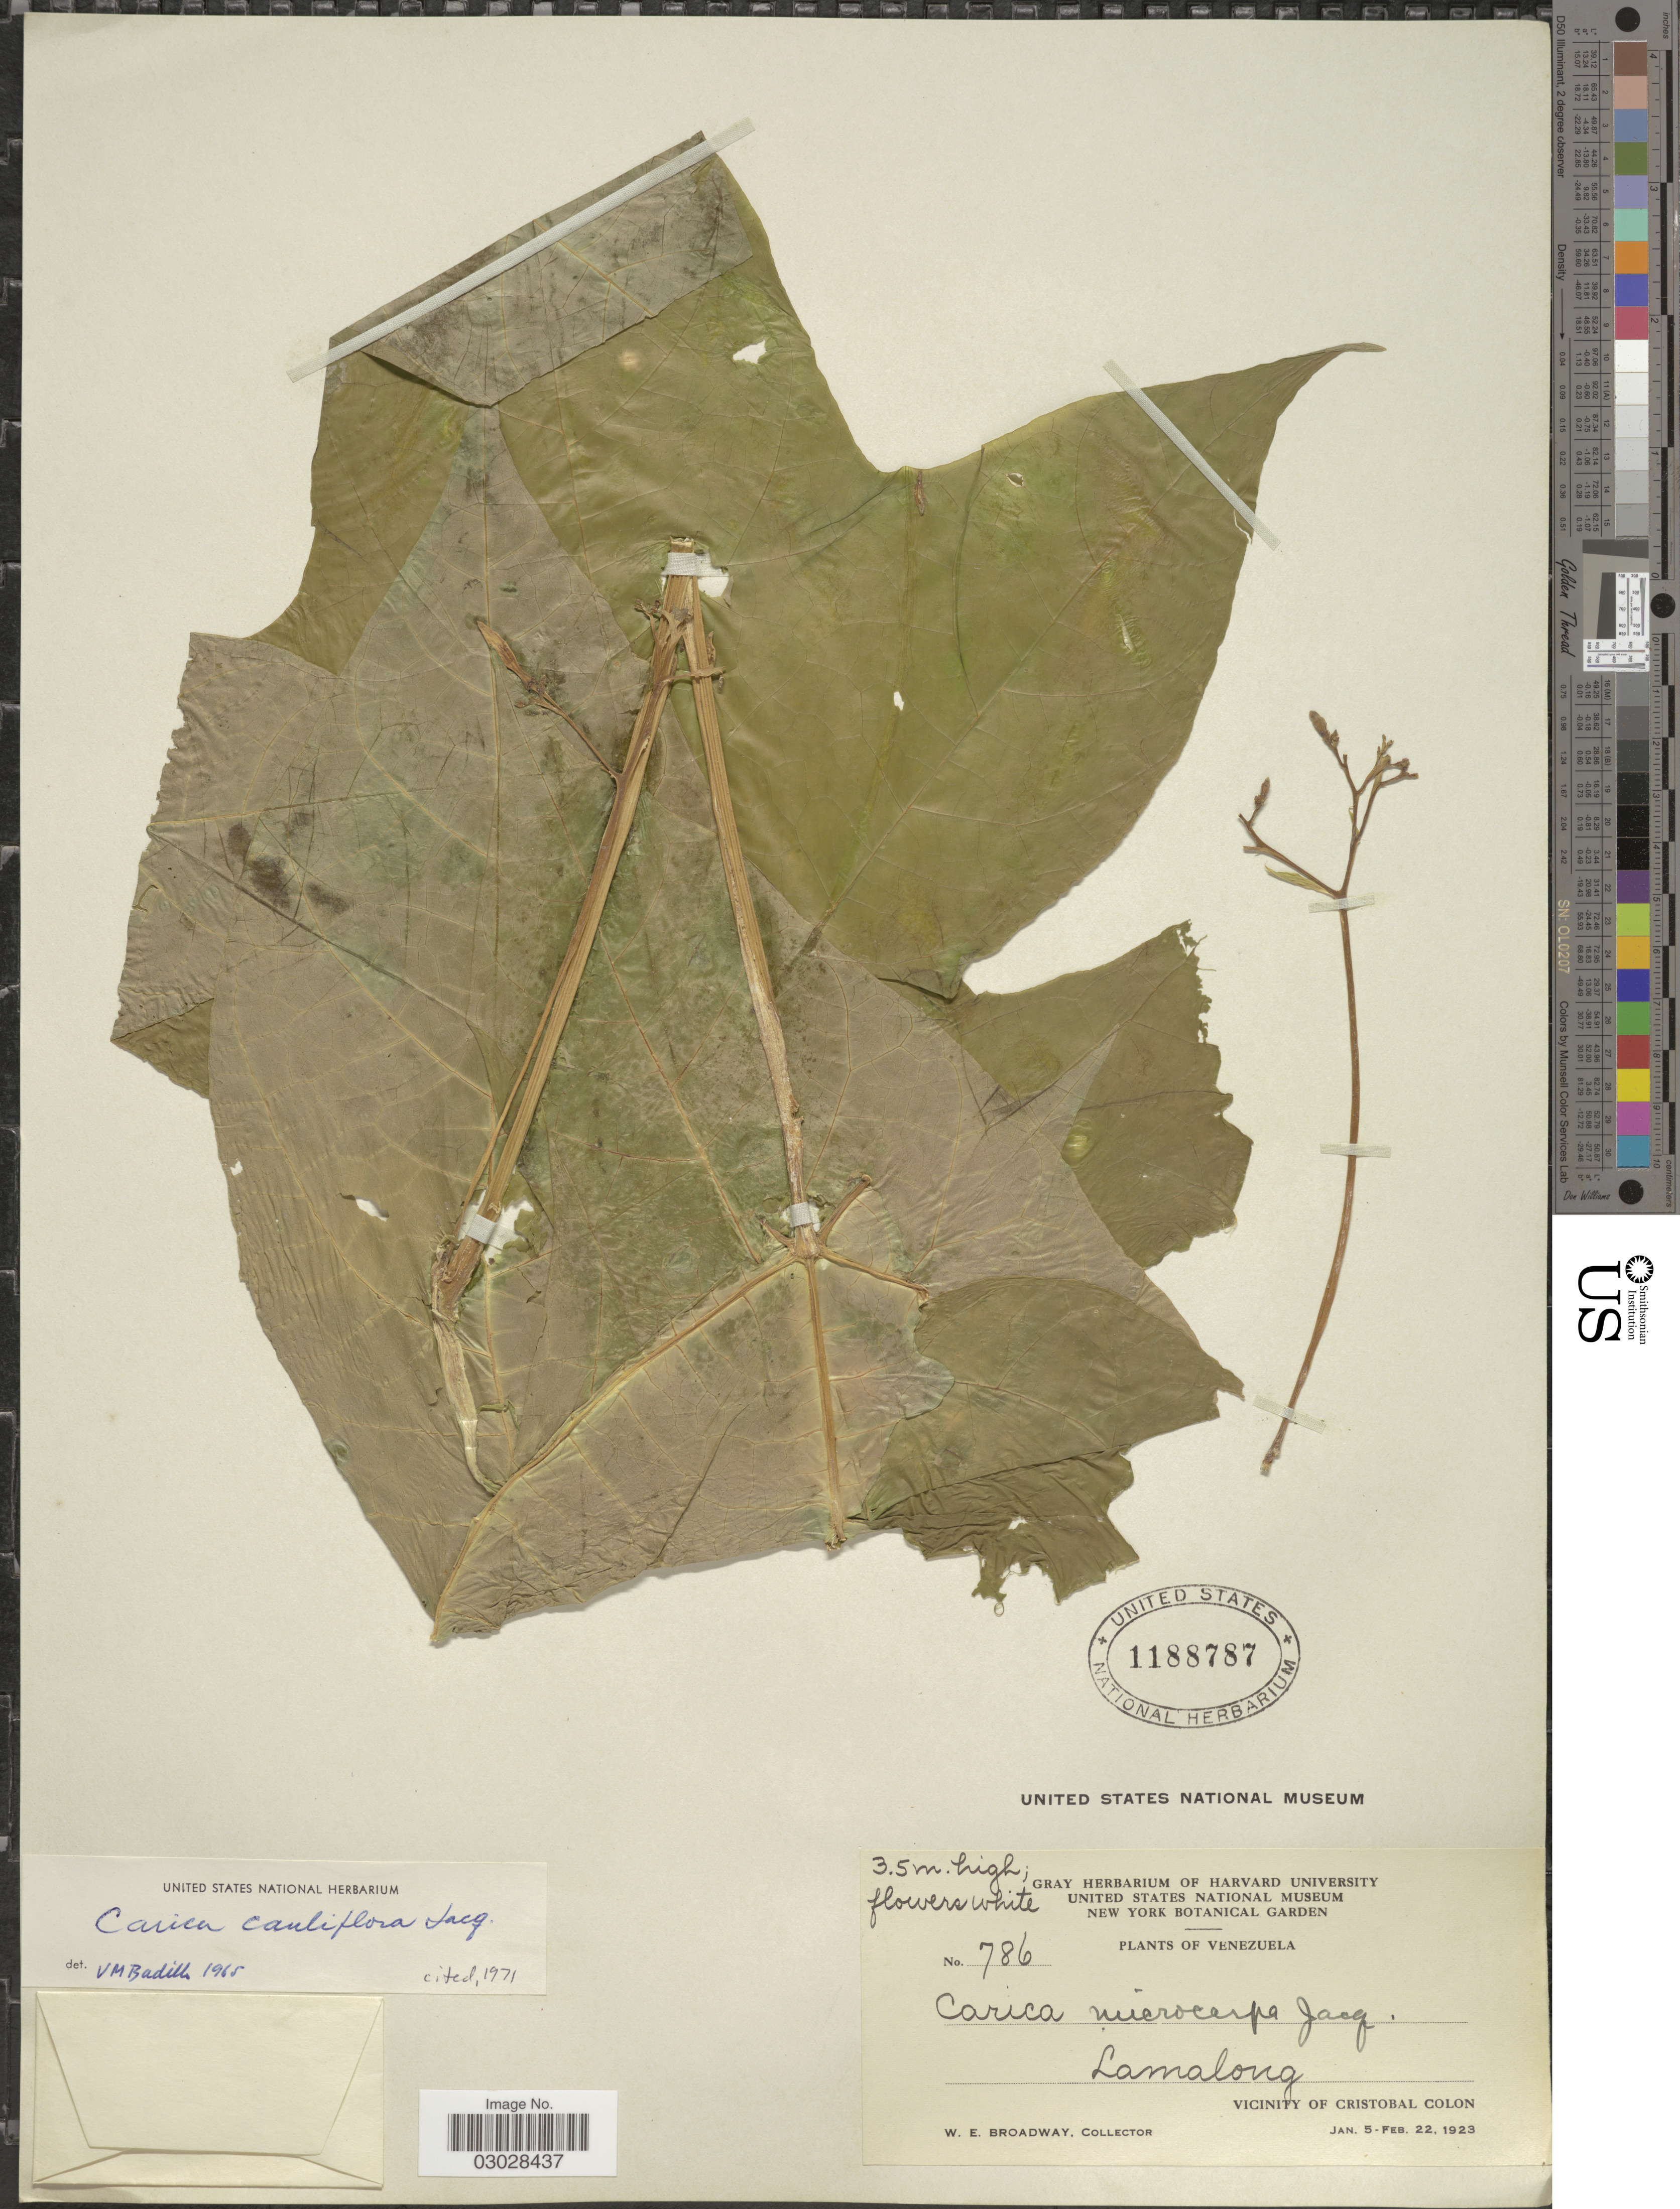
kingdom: Plantae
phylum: Tracheophyta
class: Magnoliopsida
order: Brassicales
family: Caricaceae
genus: Vasconcellea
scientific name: Vasconcellea cauliflora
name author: (Jacq.) A. DC.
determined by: Strong, M. T., (US), Smithsonian Institution - National Museum of Natural History (UNITED STATES)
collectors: W. E. Broadway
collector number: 786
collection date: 1923-01-05/1923-02-22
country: Venezuela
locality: Lamalong, Vicinity of Cristobal Colon.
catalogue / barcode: US 1188787